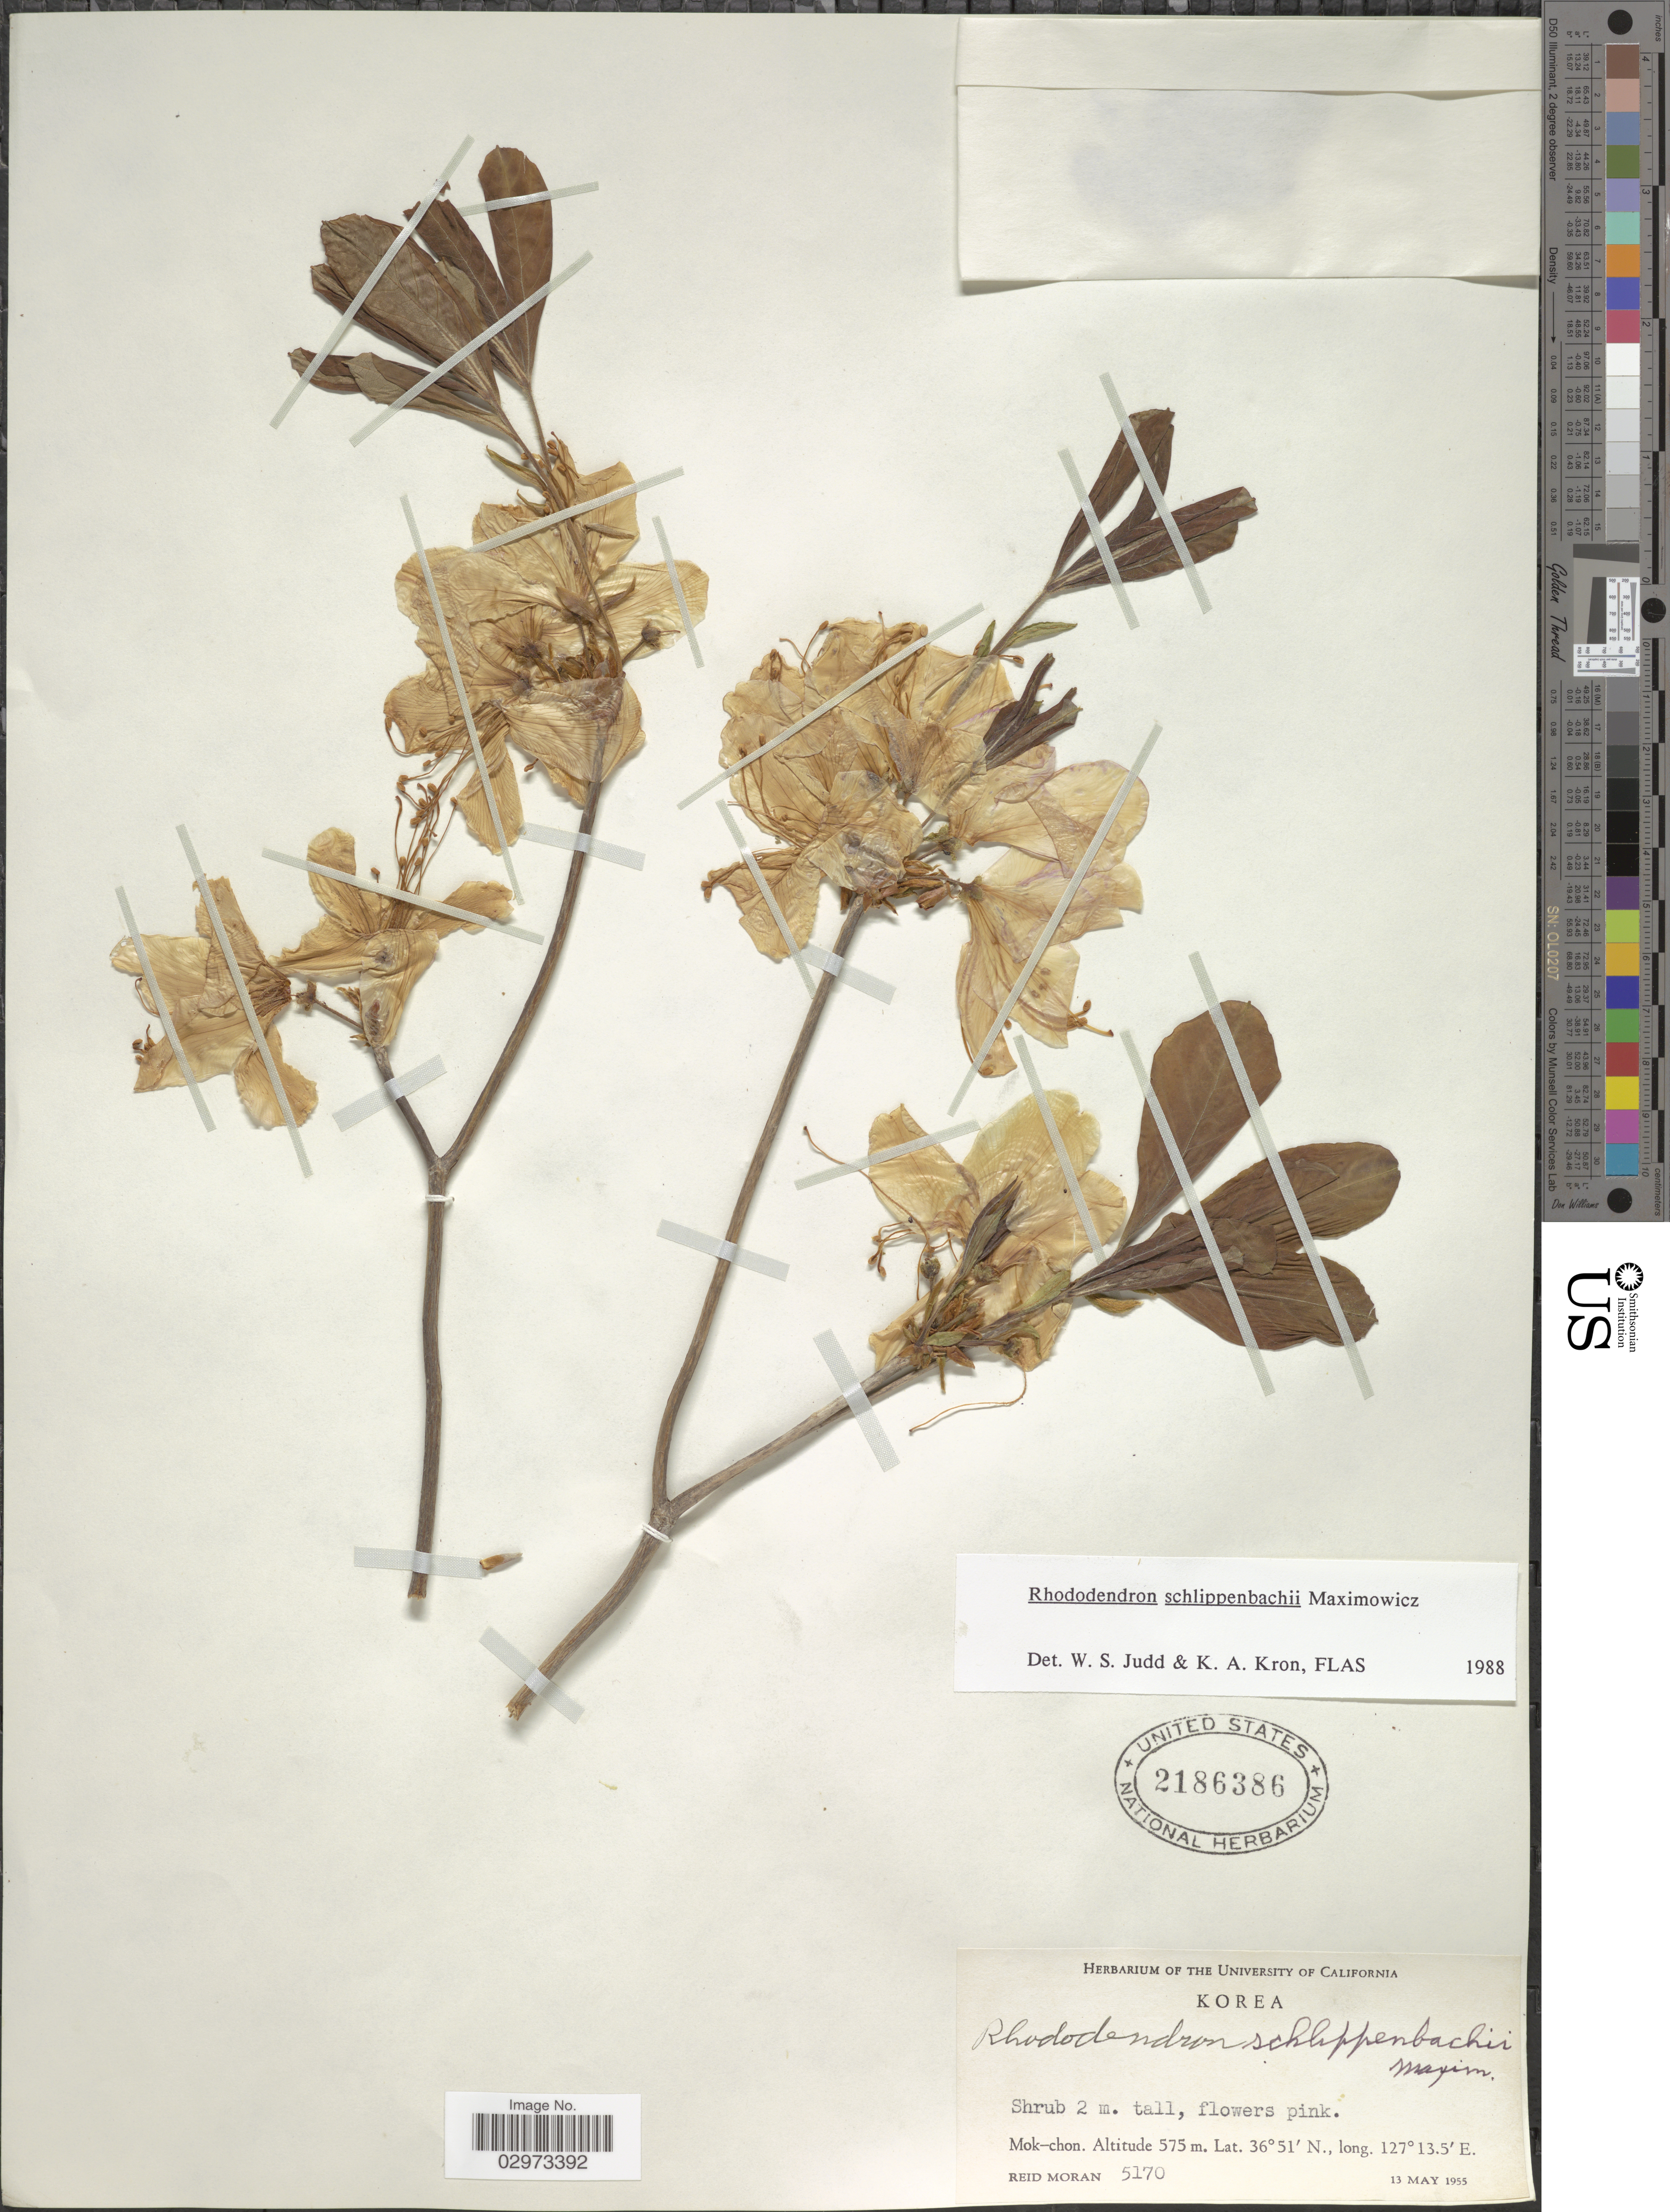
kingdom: Plantae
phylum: Tracheophyta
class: Magnoliopsida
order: Ericales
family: Ericaceae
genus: Rhododendron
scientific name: Rhododendron schlippenbachii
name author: Maxim.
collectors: R. Moran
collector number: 5170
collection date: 1955-05-13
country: South Korea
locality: Korea. Mok-chon.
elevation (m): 575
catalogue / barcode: US 2186386